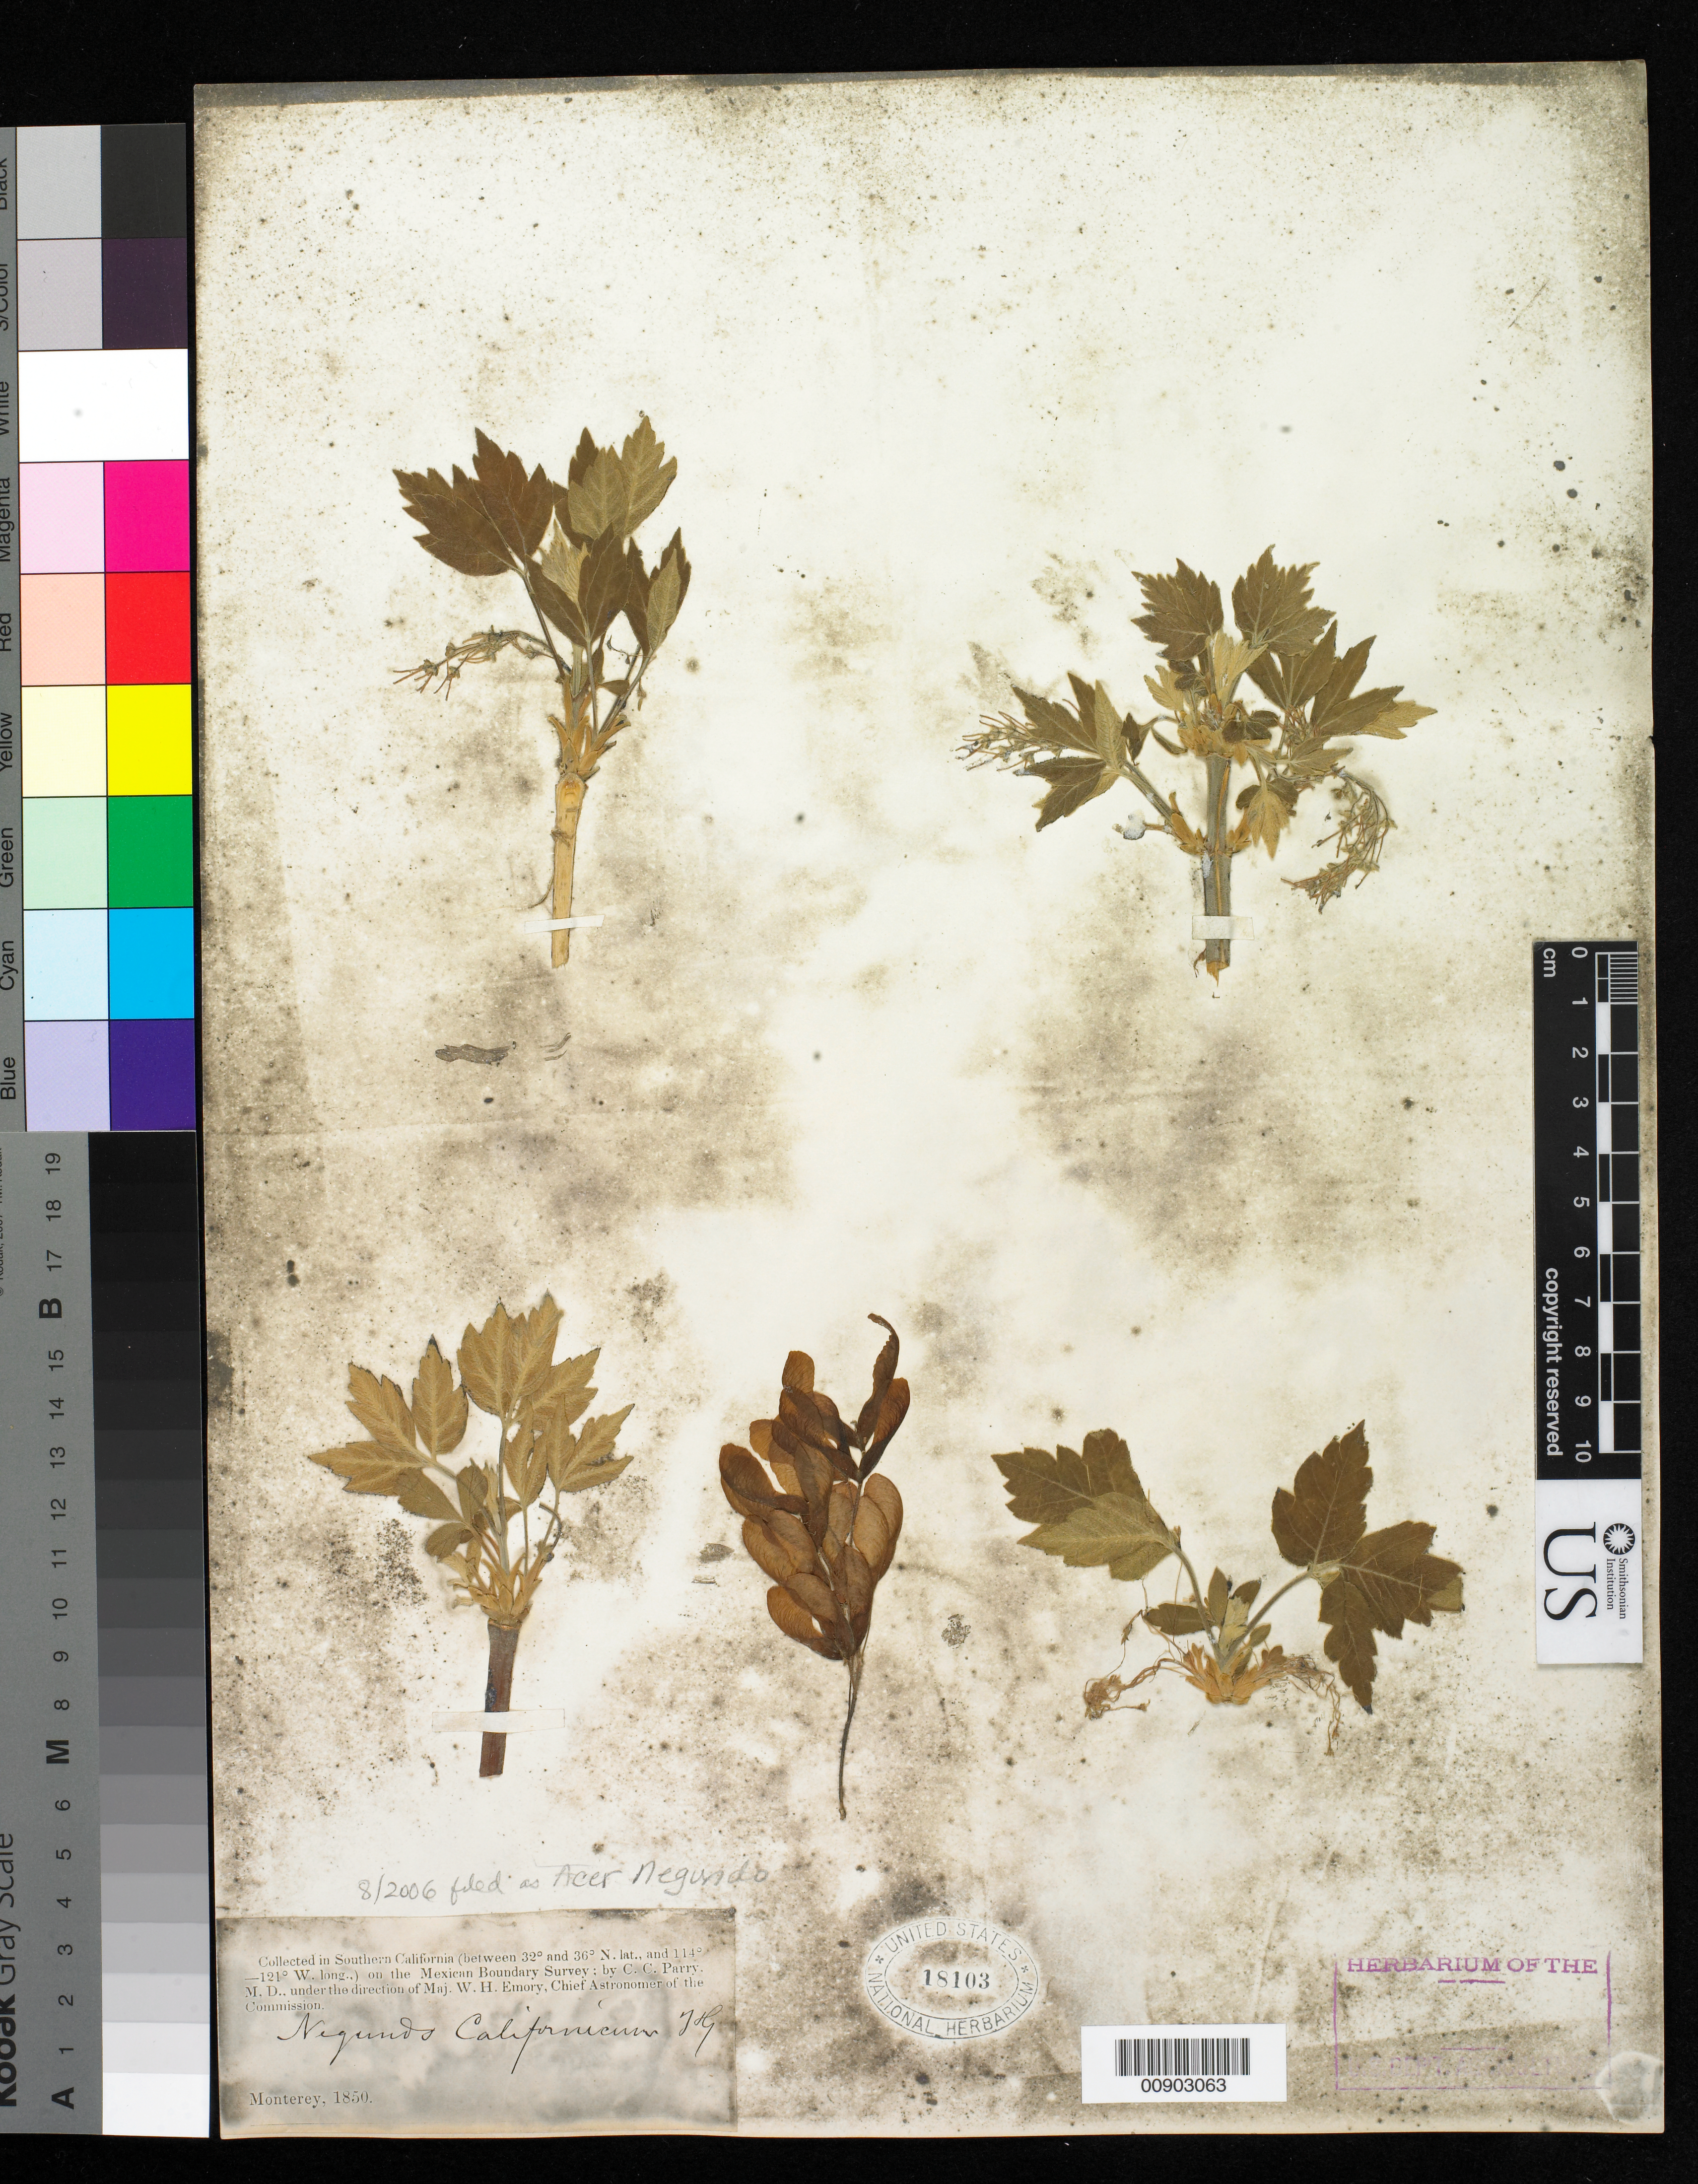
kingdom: Plantae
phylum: Tracheophyta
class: Magnoliopsida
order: Sapindales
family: Sapindaceae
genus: Acer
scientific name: Acer negundo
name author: L.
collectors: C. C. Parry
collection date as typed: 1850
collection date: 1850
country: United States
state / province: California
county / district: Monterey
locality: Monterey, California.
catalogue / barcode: US 18103